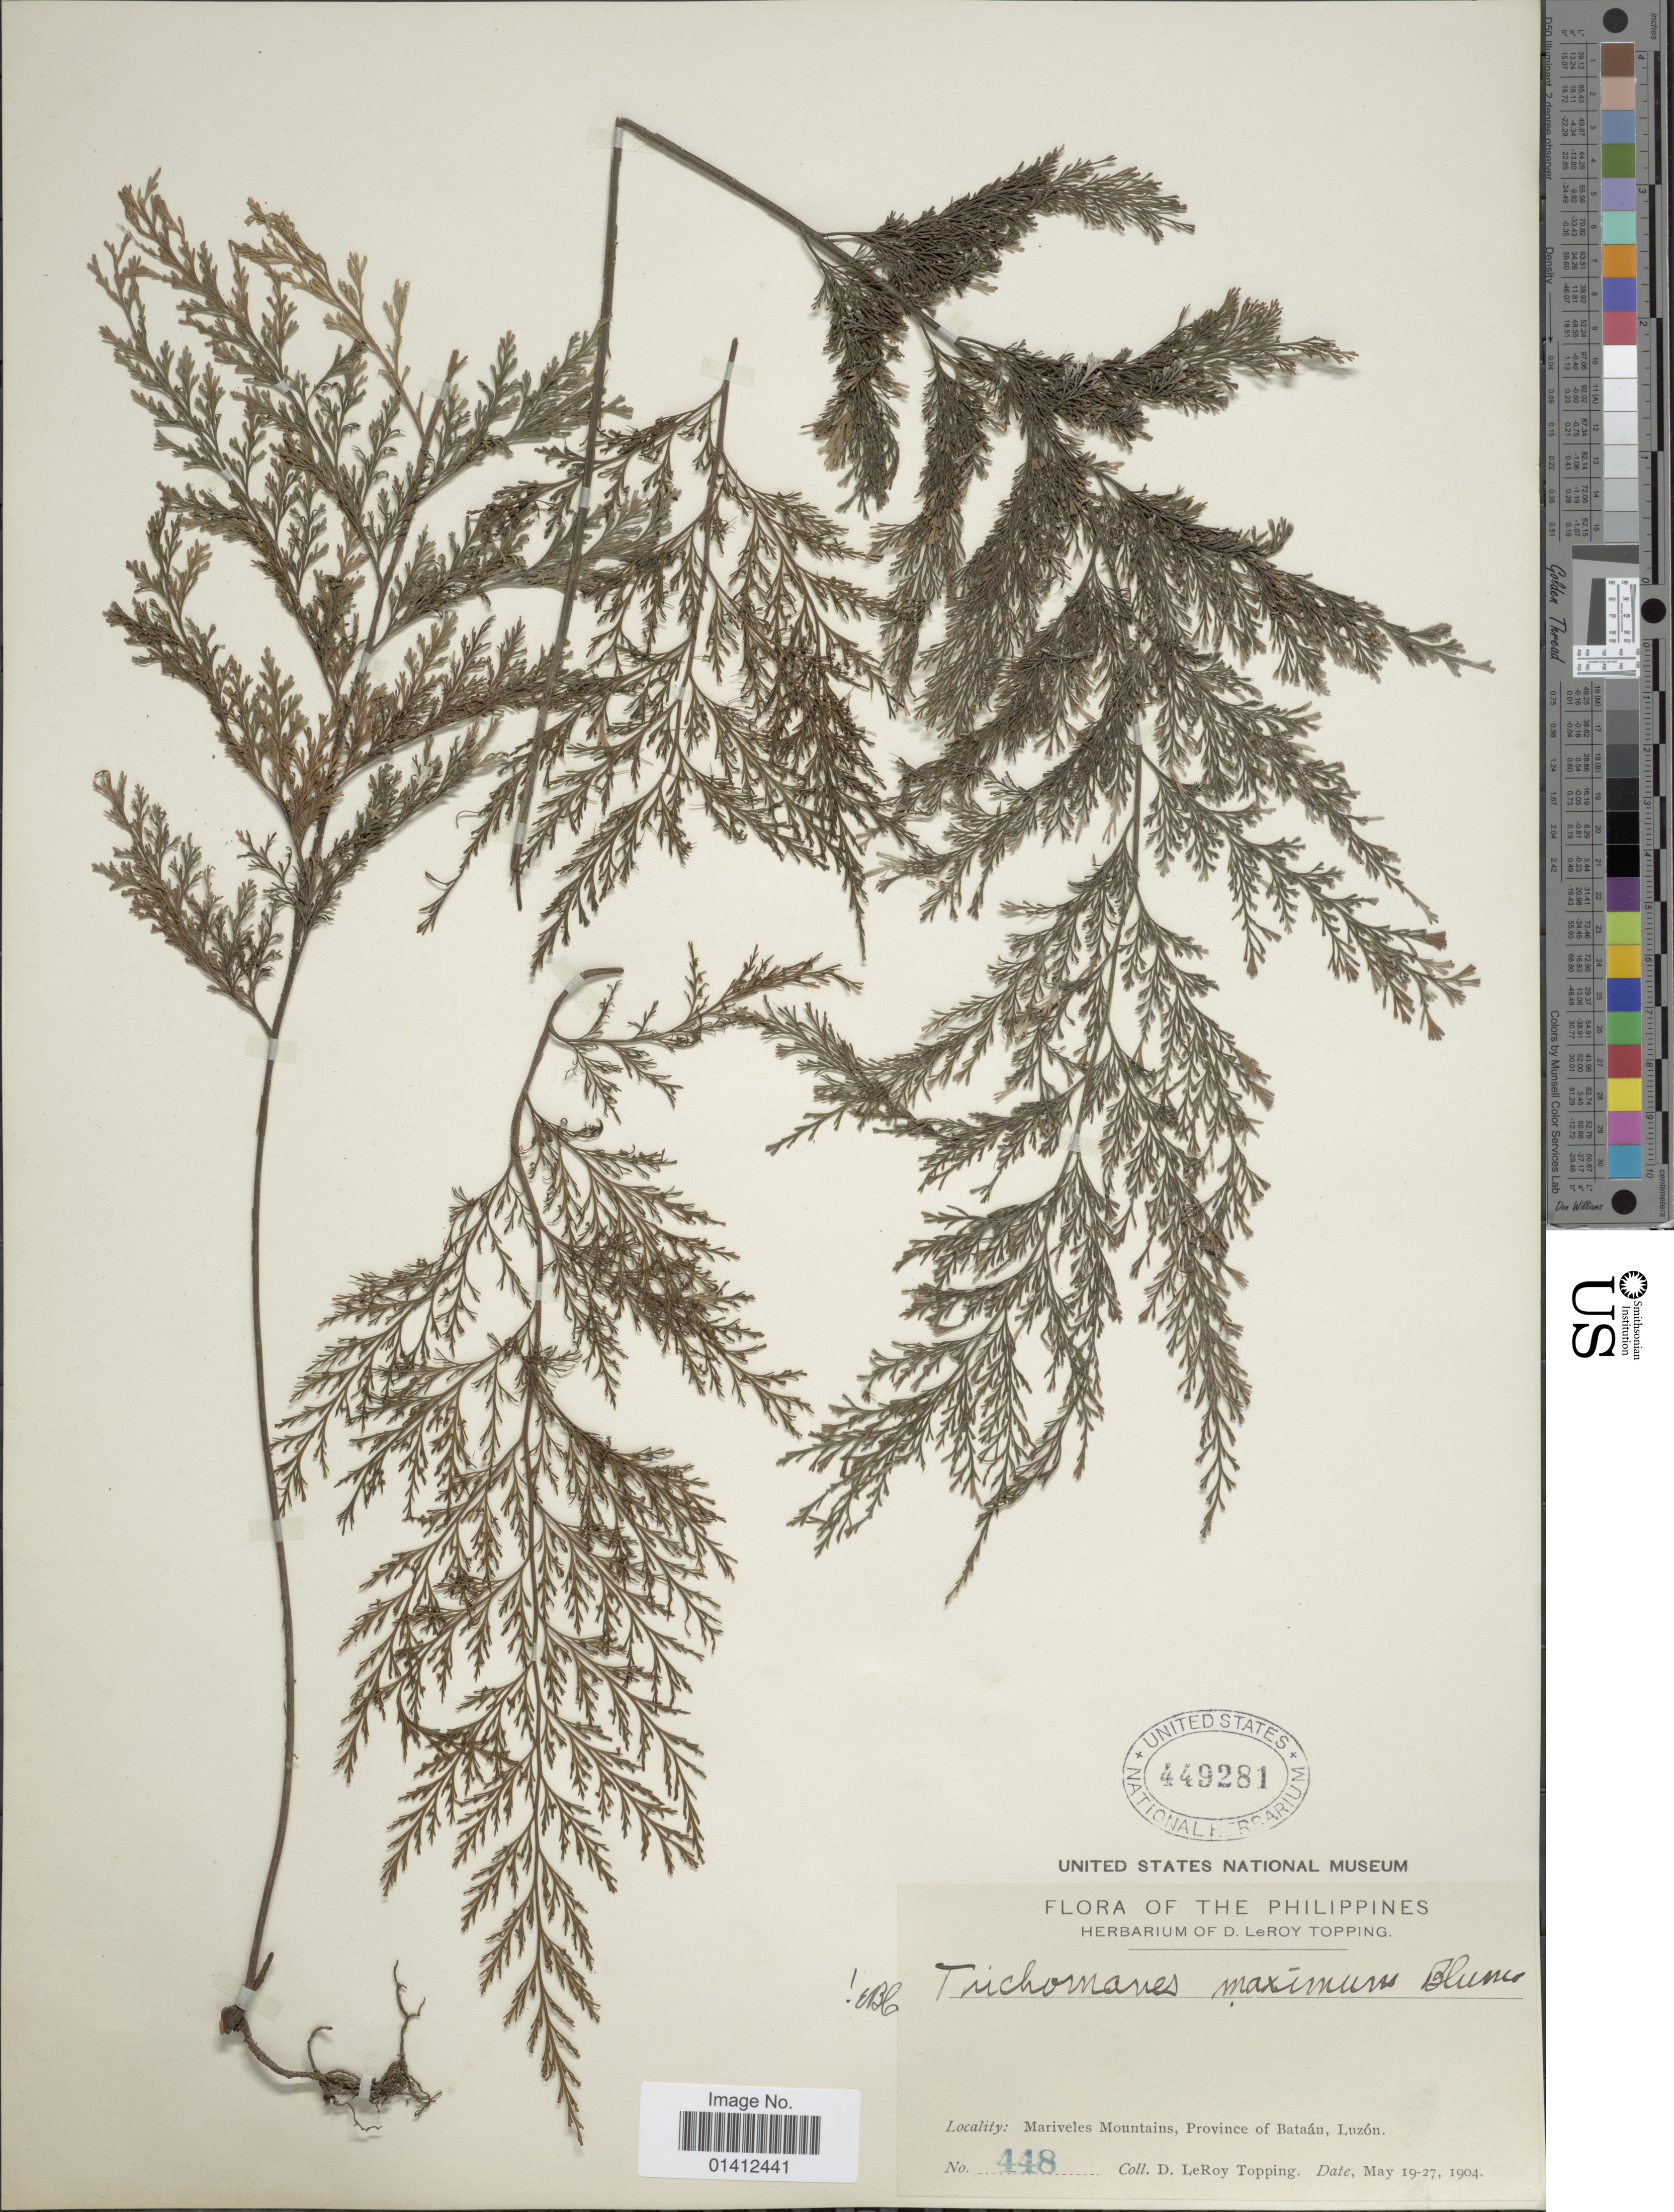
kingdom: Plantae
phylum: Tracheophyta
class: Polypodiopsida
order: Hymenophyllales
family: Hymenophyllaceae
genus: Vandenboschia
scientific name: Vandenboschia maxima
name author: (Blume) Copel.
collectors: D. L. Topping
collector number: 448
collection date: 1904-05-19/1904-05-27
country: Philippines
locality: Mariveles Mountains, Province of Bataán, Luzon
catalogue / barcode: US 449281